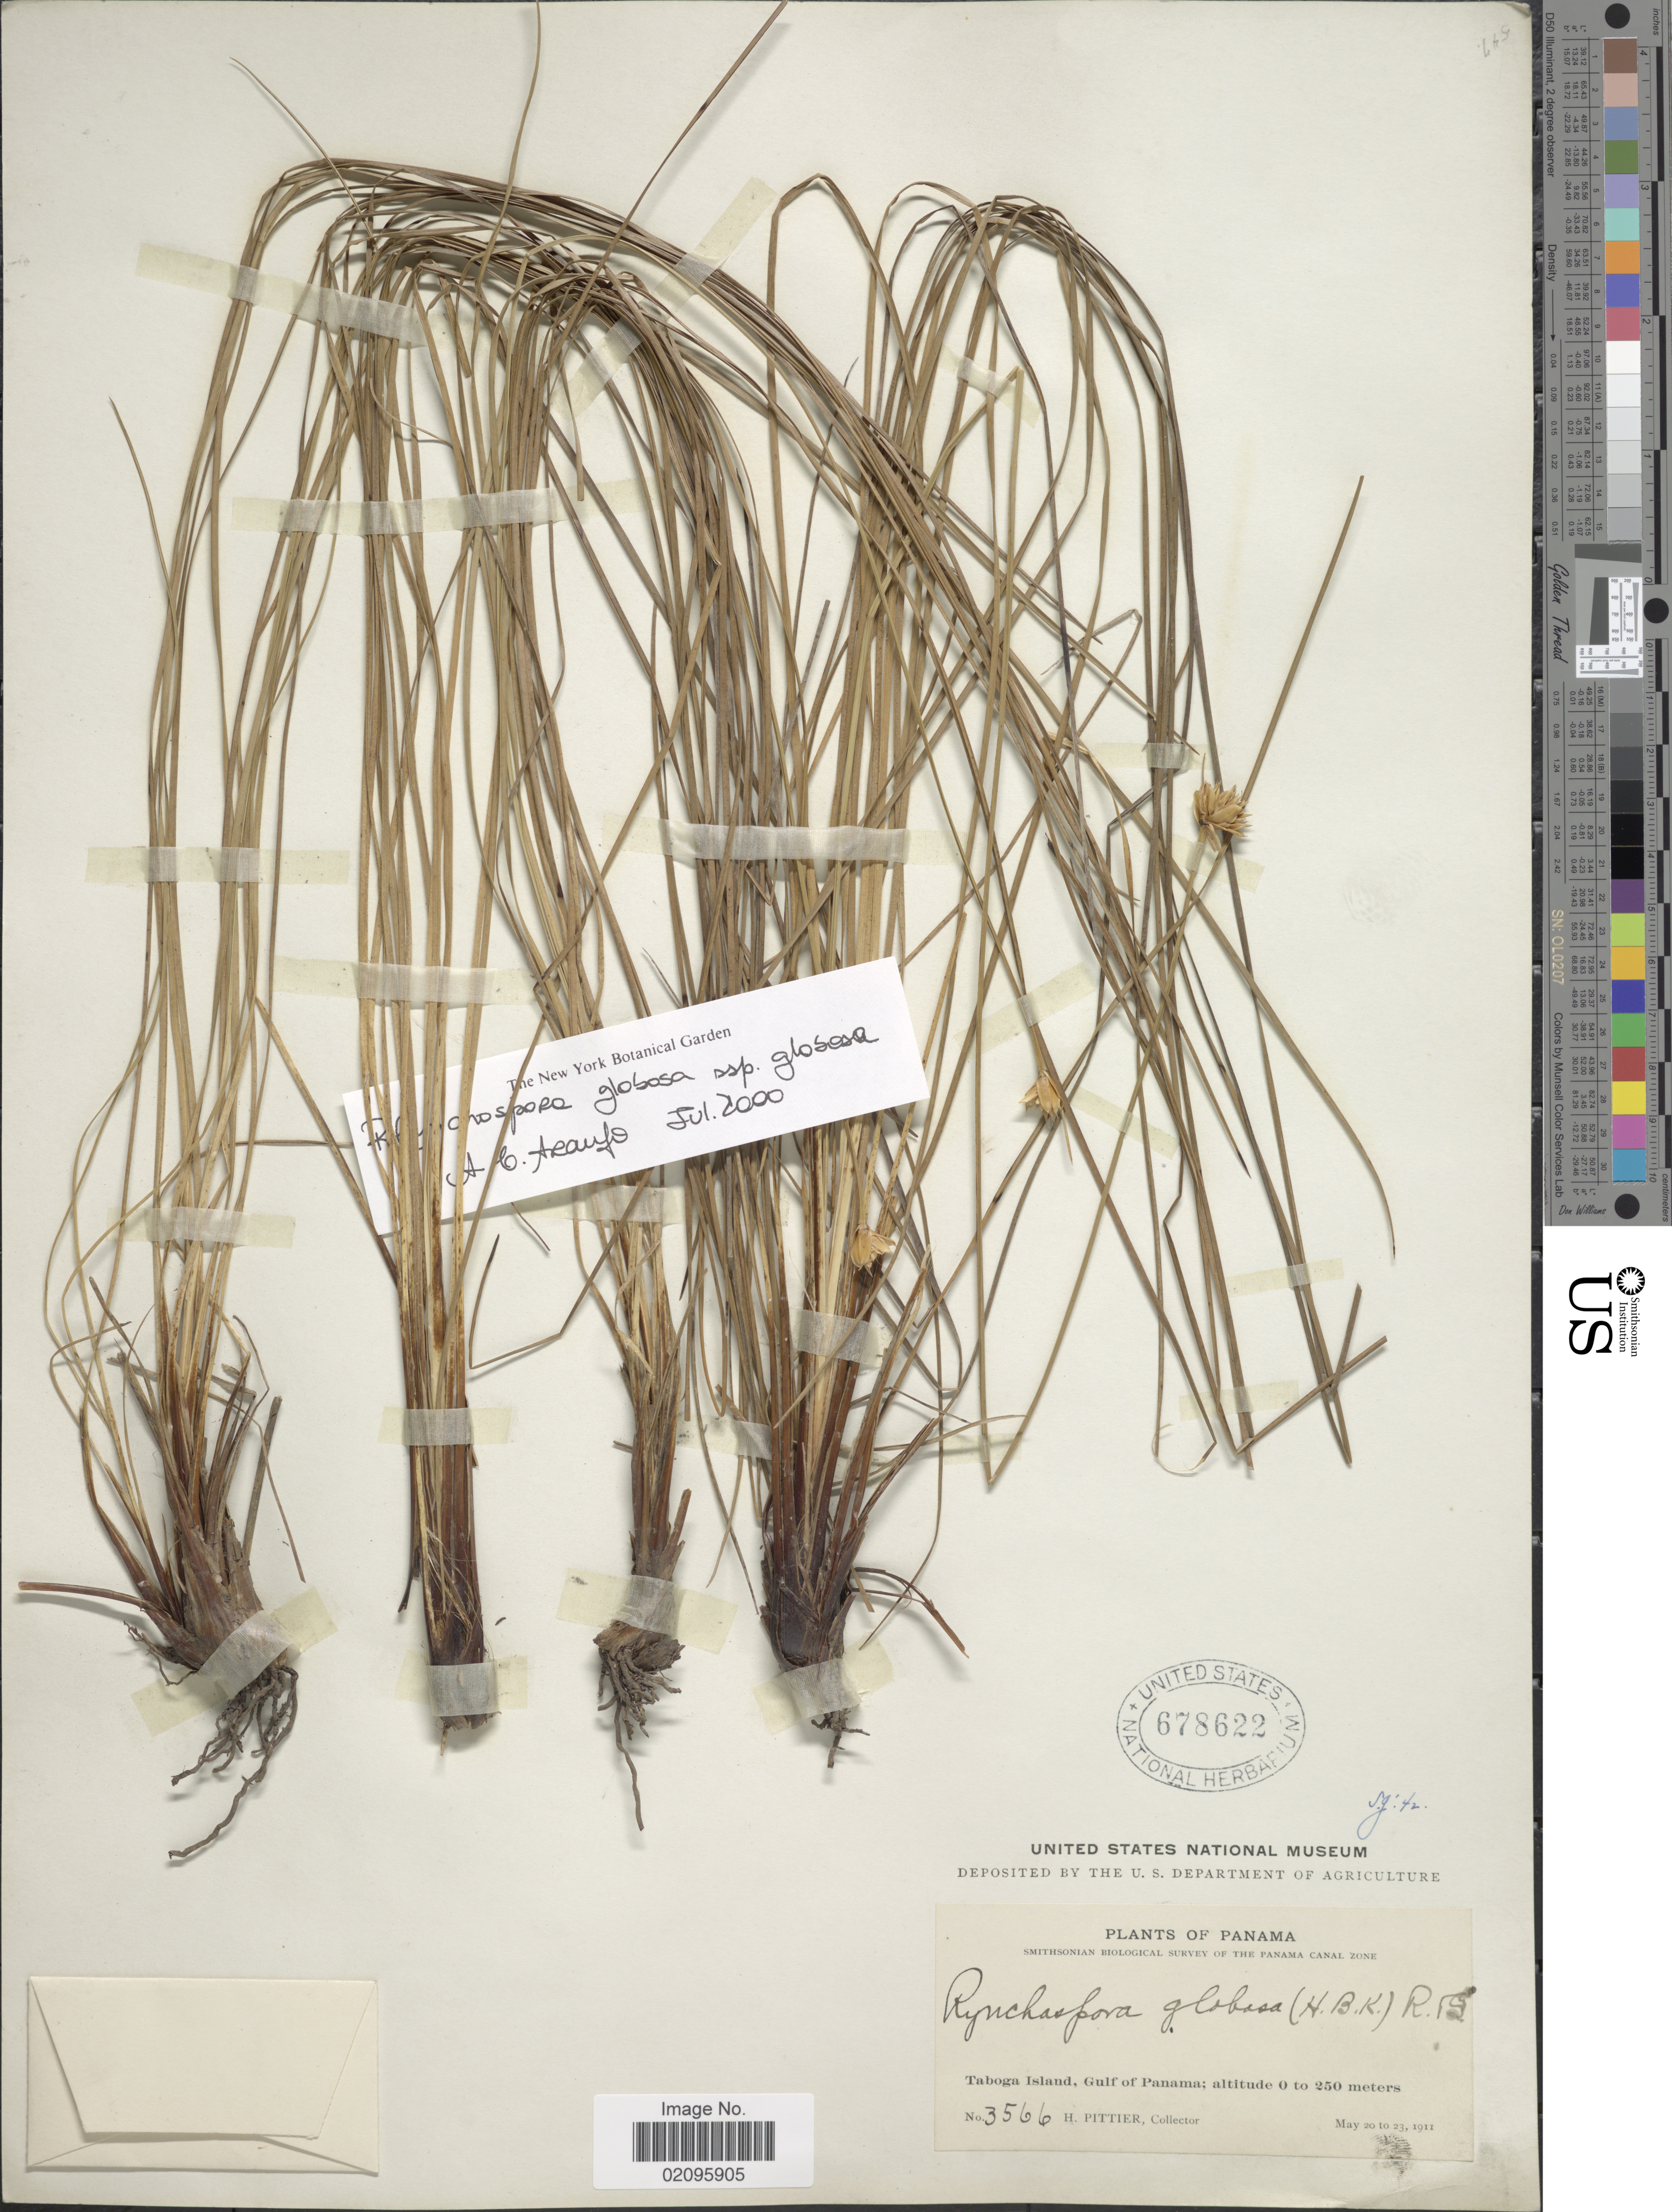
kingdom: Plantae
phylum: Tracheophyta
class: Liliopsida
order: Poales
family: Cyperaceae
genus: Rhynchospora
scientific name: Rhynchospora globosa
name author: (Kunth) Roem. & Schult.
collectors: H. F. Pittier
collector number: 3566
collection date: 1911-05-20/1911-05-23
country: Panama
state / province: Panamá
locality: The Panama Canal Zone, Taboga Island, Gulf of Panama.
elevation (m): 0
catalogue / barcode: US 678622